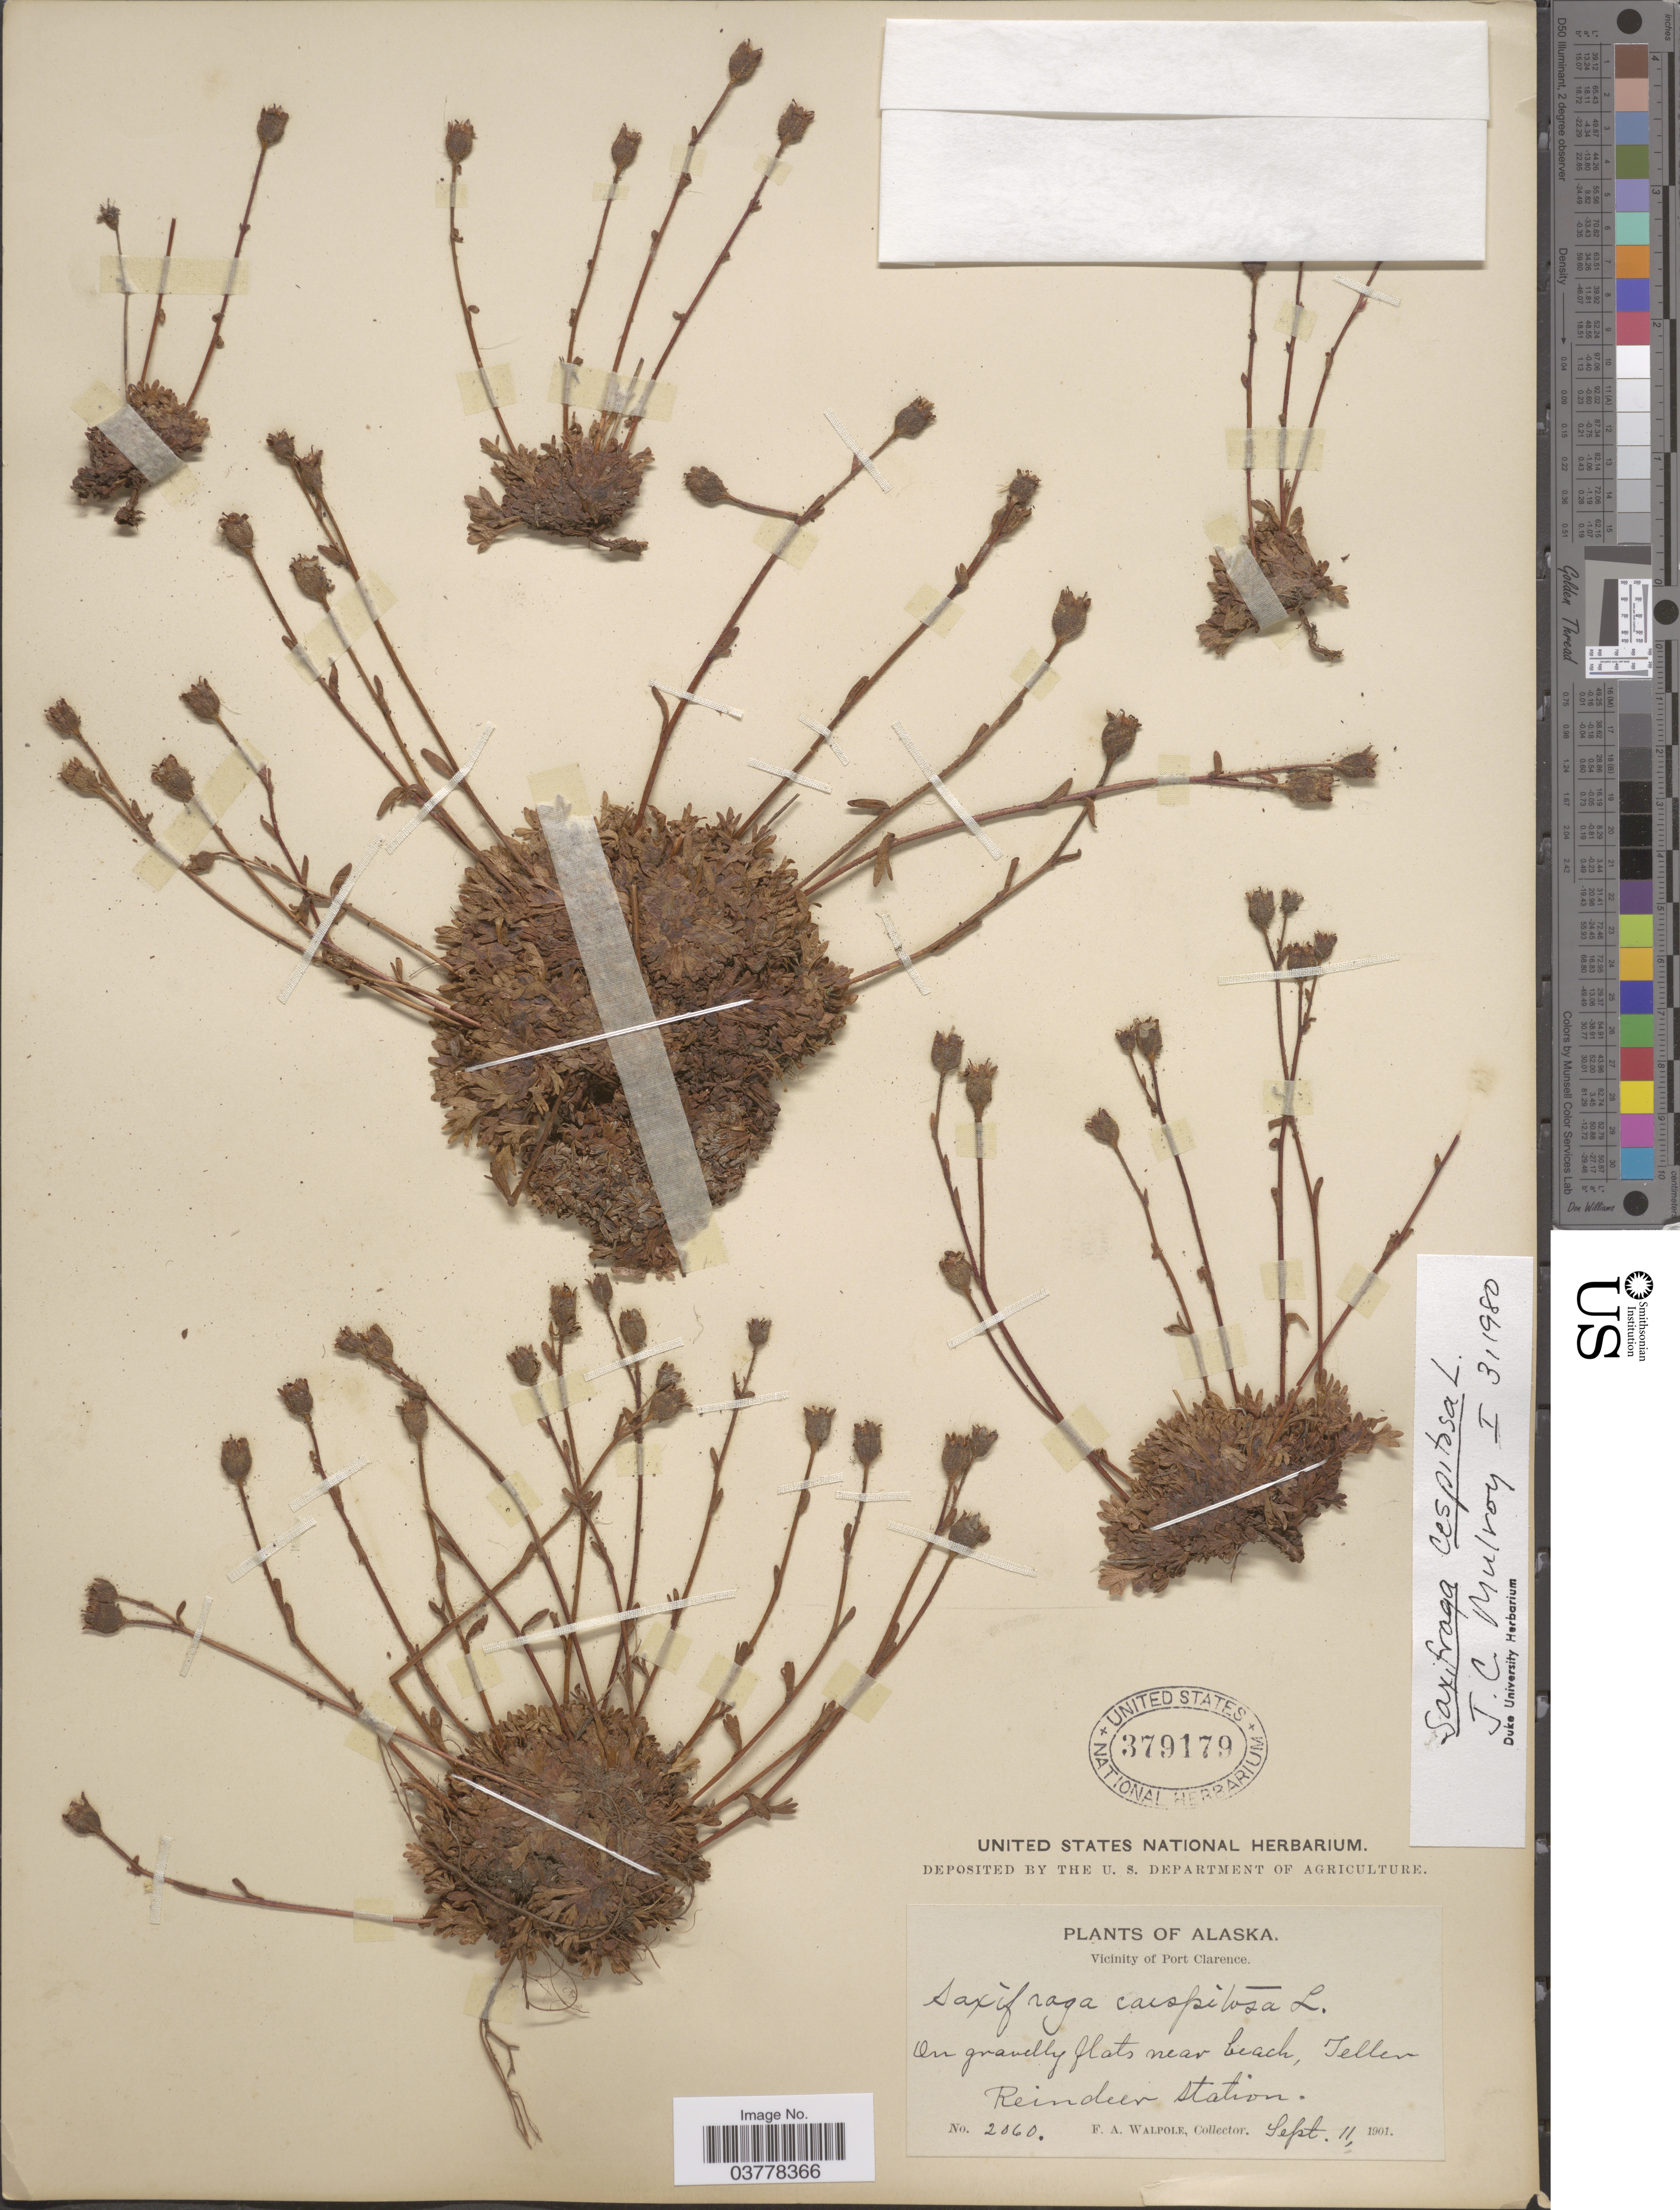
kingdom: Plantae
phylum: Tracheophyta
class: Magnoliopsida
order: Saxifragales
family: Saxifragaceae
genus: Saxifraga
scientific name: Saxifraga caespitosa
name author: L.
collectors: F. Walpole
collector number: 2060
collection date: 1901-09-11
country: United States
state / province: Alaska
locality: Vicinity of Port Clarence. Teller Reindeer Station.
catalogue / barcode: US 379179